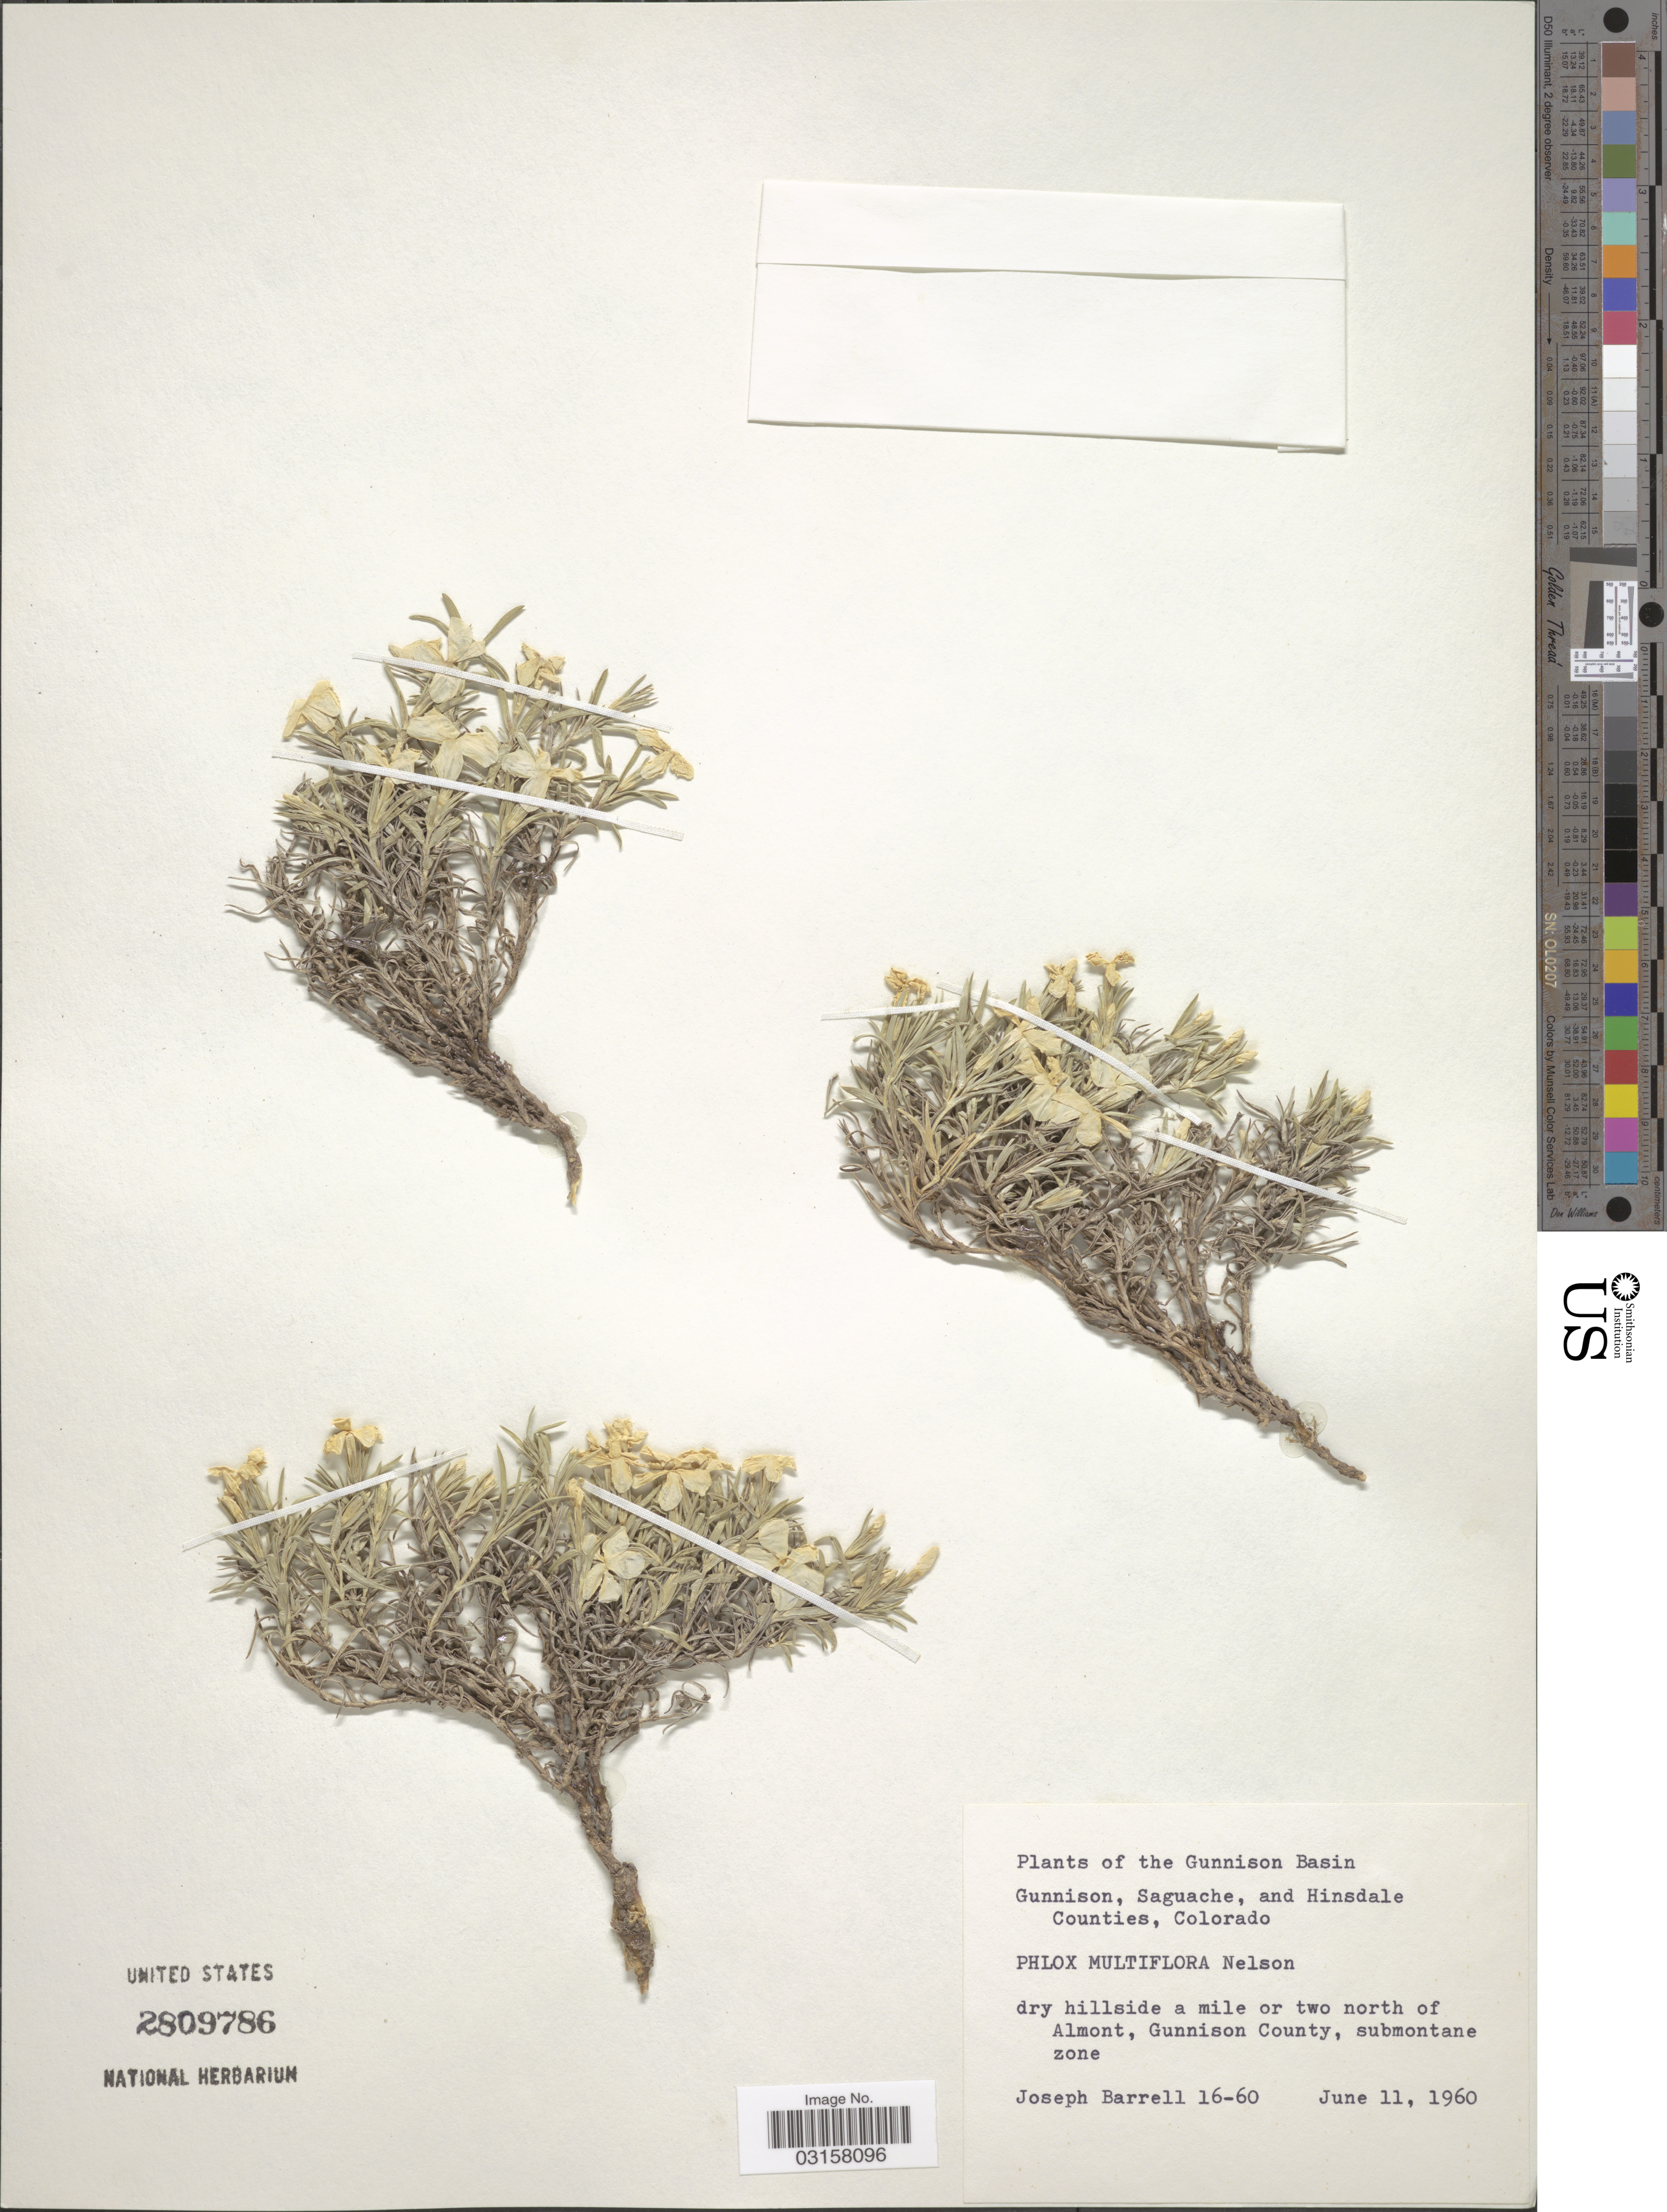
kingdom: Plantae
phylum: Tracheophyta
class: Magnoliopsida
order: Ericales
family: Polemoniaceae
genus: Phlox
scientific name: Phlox multiflora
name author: A. Nelson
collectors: J. Barrell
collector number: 16-60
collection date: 1960-06-11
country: United States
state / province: Colorado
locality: The Gunnison Basin. Dry hillside a mile or two north of Almont, Gunnison County.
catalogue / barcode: US 2809786